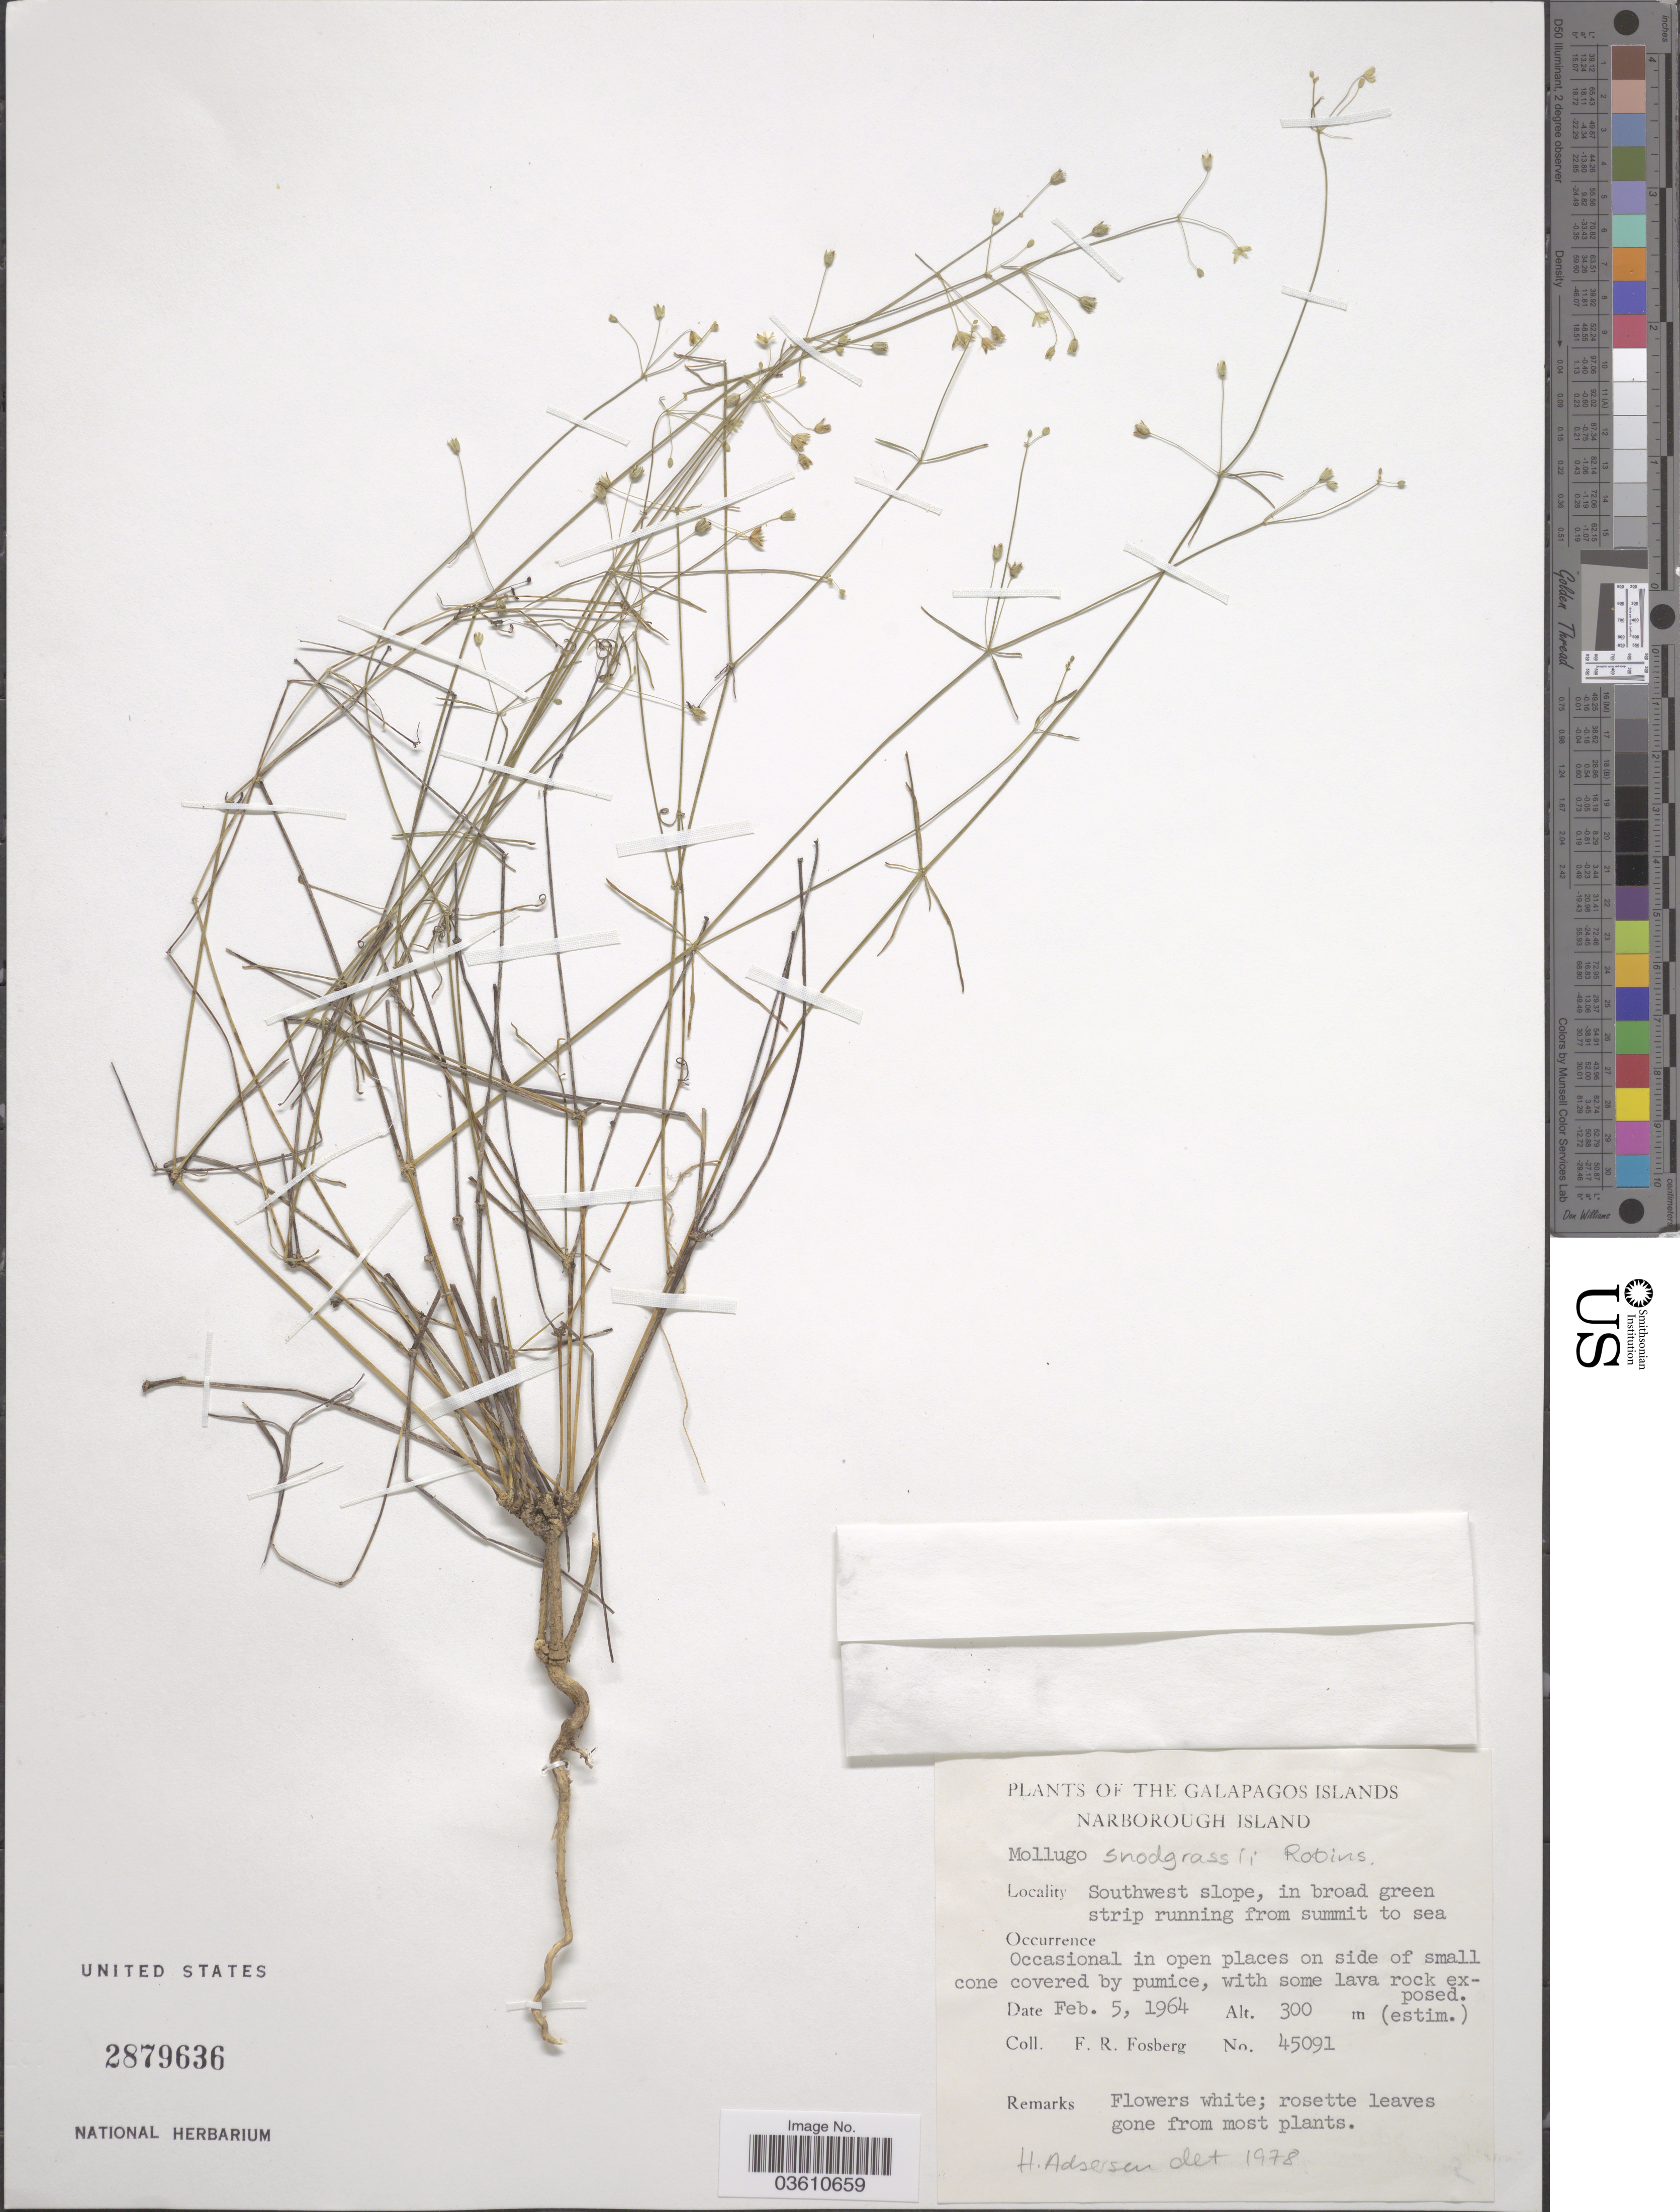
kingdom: Plantae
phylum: Tracheophyta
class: Magnoliopsida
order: Caryophyllales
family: Molluginaceae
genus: Mollugo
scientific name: Mollugo snodgrassii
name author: B.L. Rob.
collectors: F. R. Fosberg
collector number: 45091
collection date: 1964-02-05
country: Ecuador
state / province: Colón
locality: The Galapagos Islands. Narborough Island. Southwest slope, in broad green strip running from summit to sea.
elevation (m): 300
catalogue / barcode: US 2879636